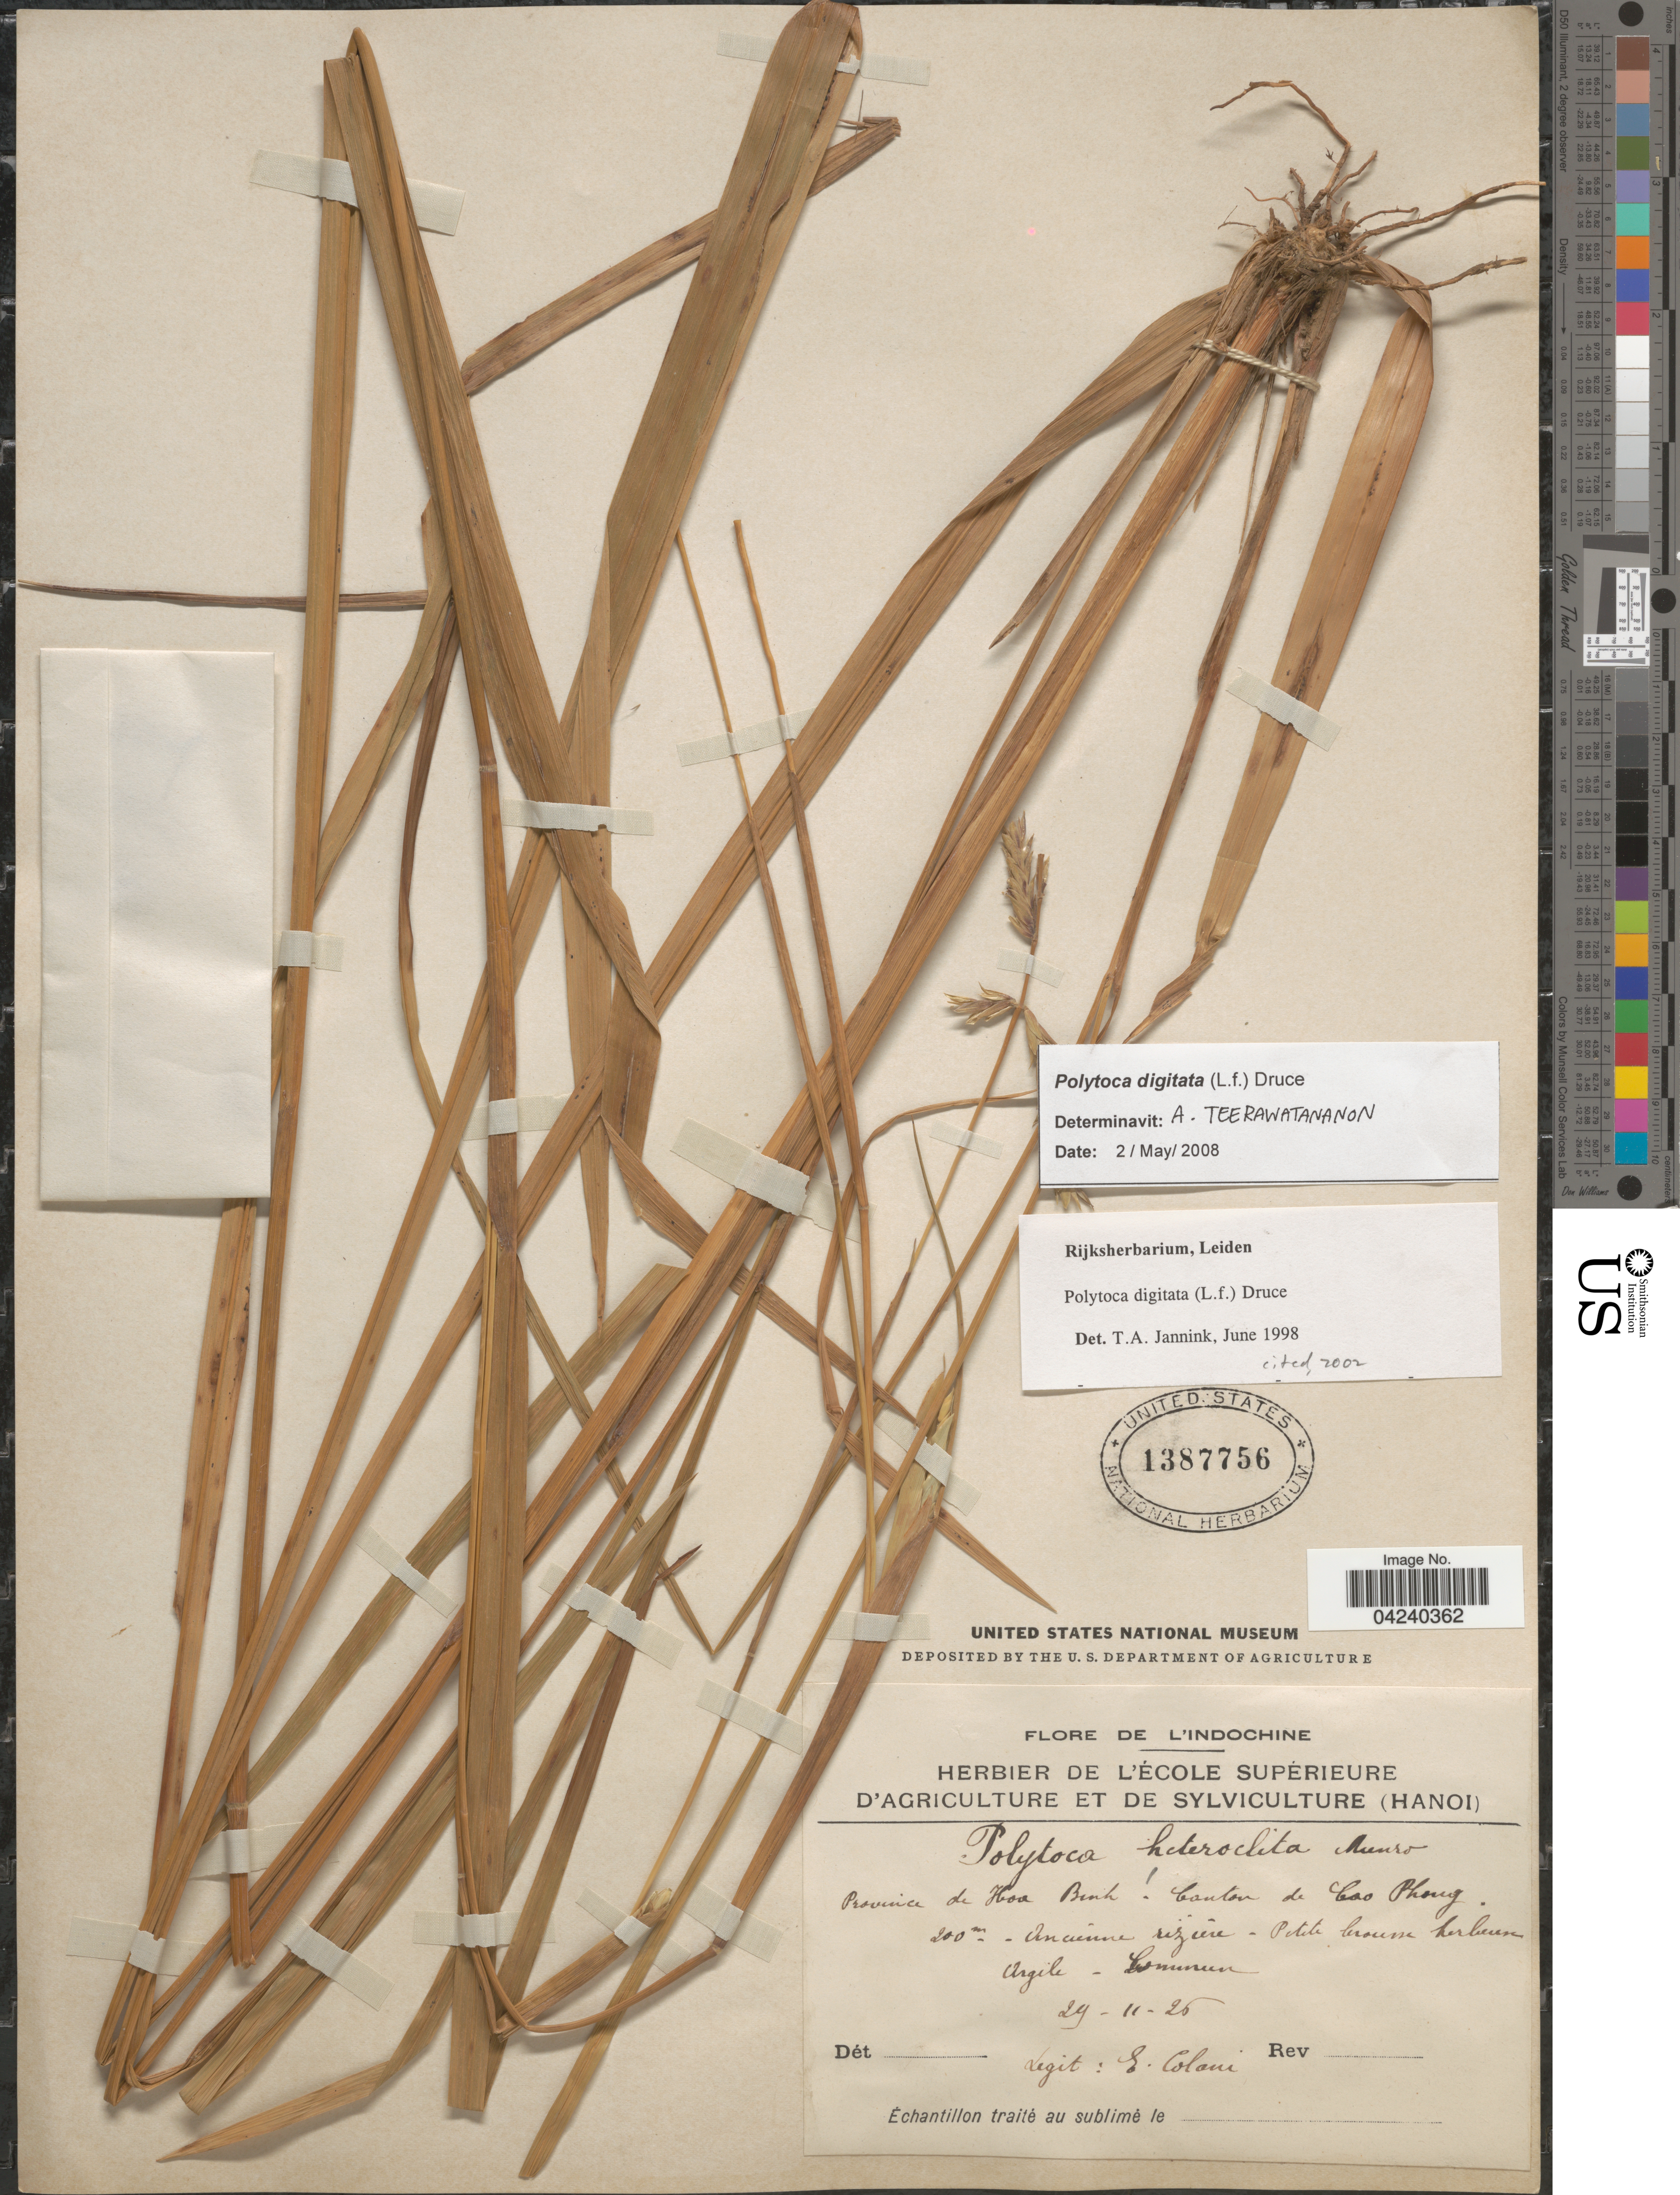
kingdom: Plantae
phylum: Tracheophyta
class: Liliopsida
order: Poales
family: Poaceae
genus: Polytoca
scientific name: Polytoca digitata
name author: (L. f.) Druce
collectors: E. Colani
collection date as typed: Transcribed d/m/y: 29/11/25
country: Vietnam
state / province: Hoa Binh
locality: Canton de Cao Phong.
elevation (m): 200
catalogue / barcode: US 1387756